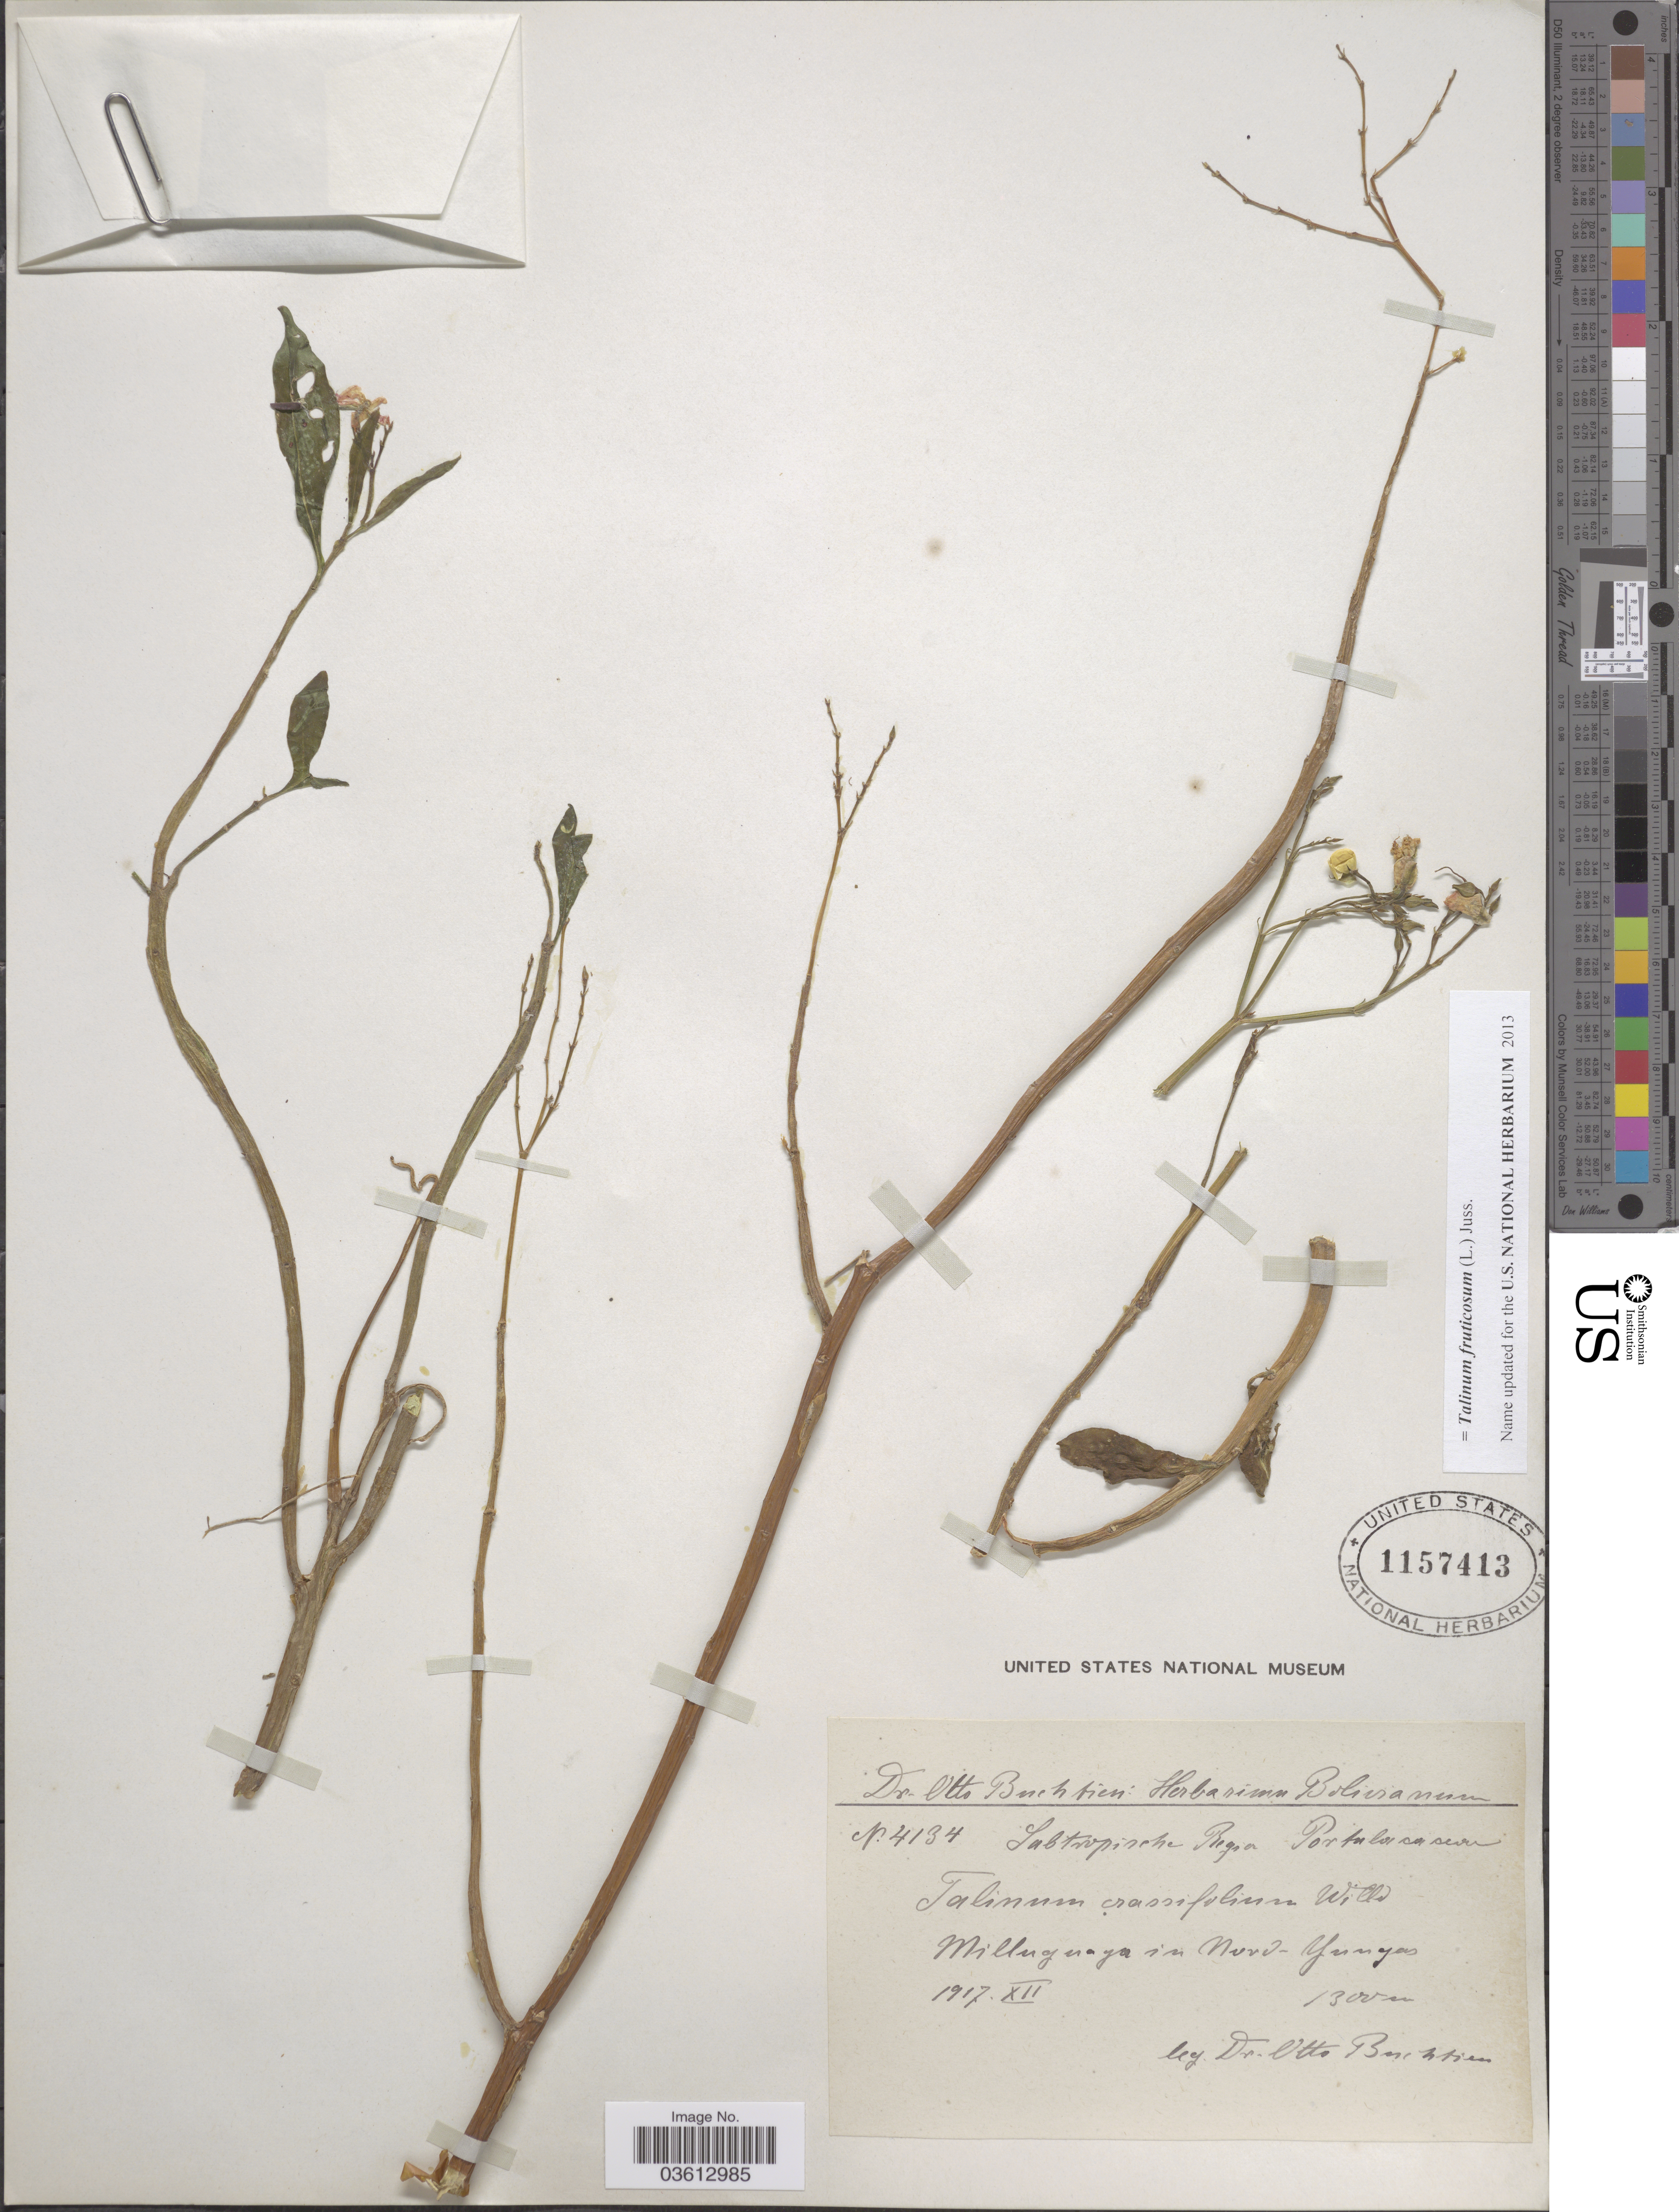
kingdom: Plantae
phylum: Tracheophyta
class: Magnoliopsida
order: Caryophyllales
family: Talinaceae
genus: Talinum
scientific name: Talinum fruticosum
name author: (L.) Juss.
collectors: O. Buchtien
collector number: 4134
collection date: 1917-12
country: Bolivia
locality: Subtropische Region. Milluguaya in Nord-Yungas.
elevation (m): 1300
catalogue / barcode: US 1157413